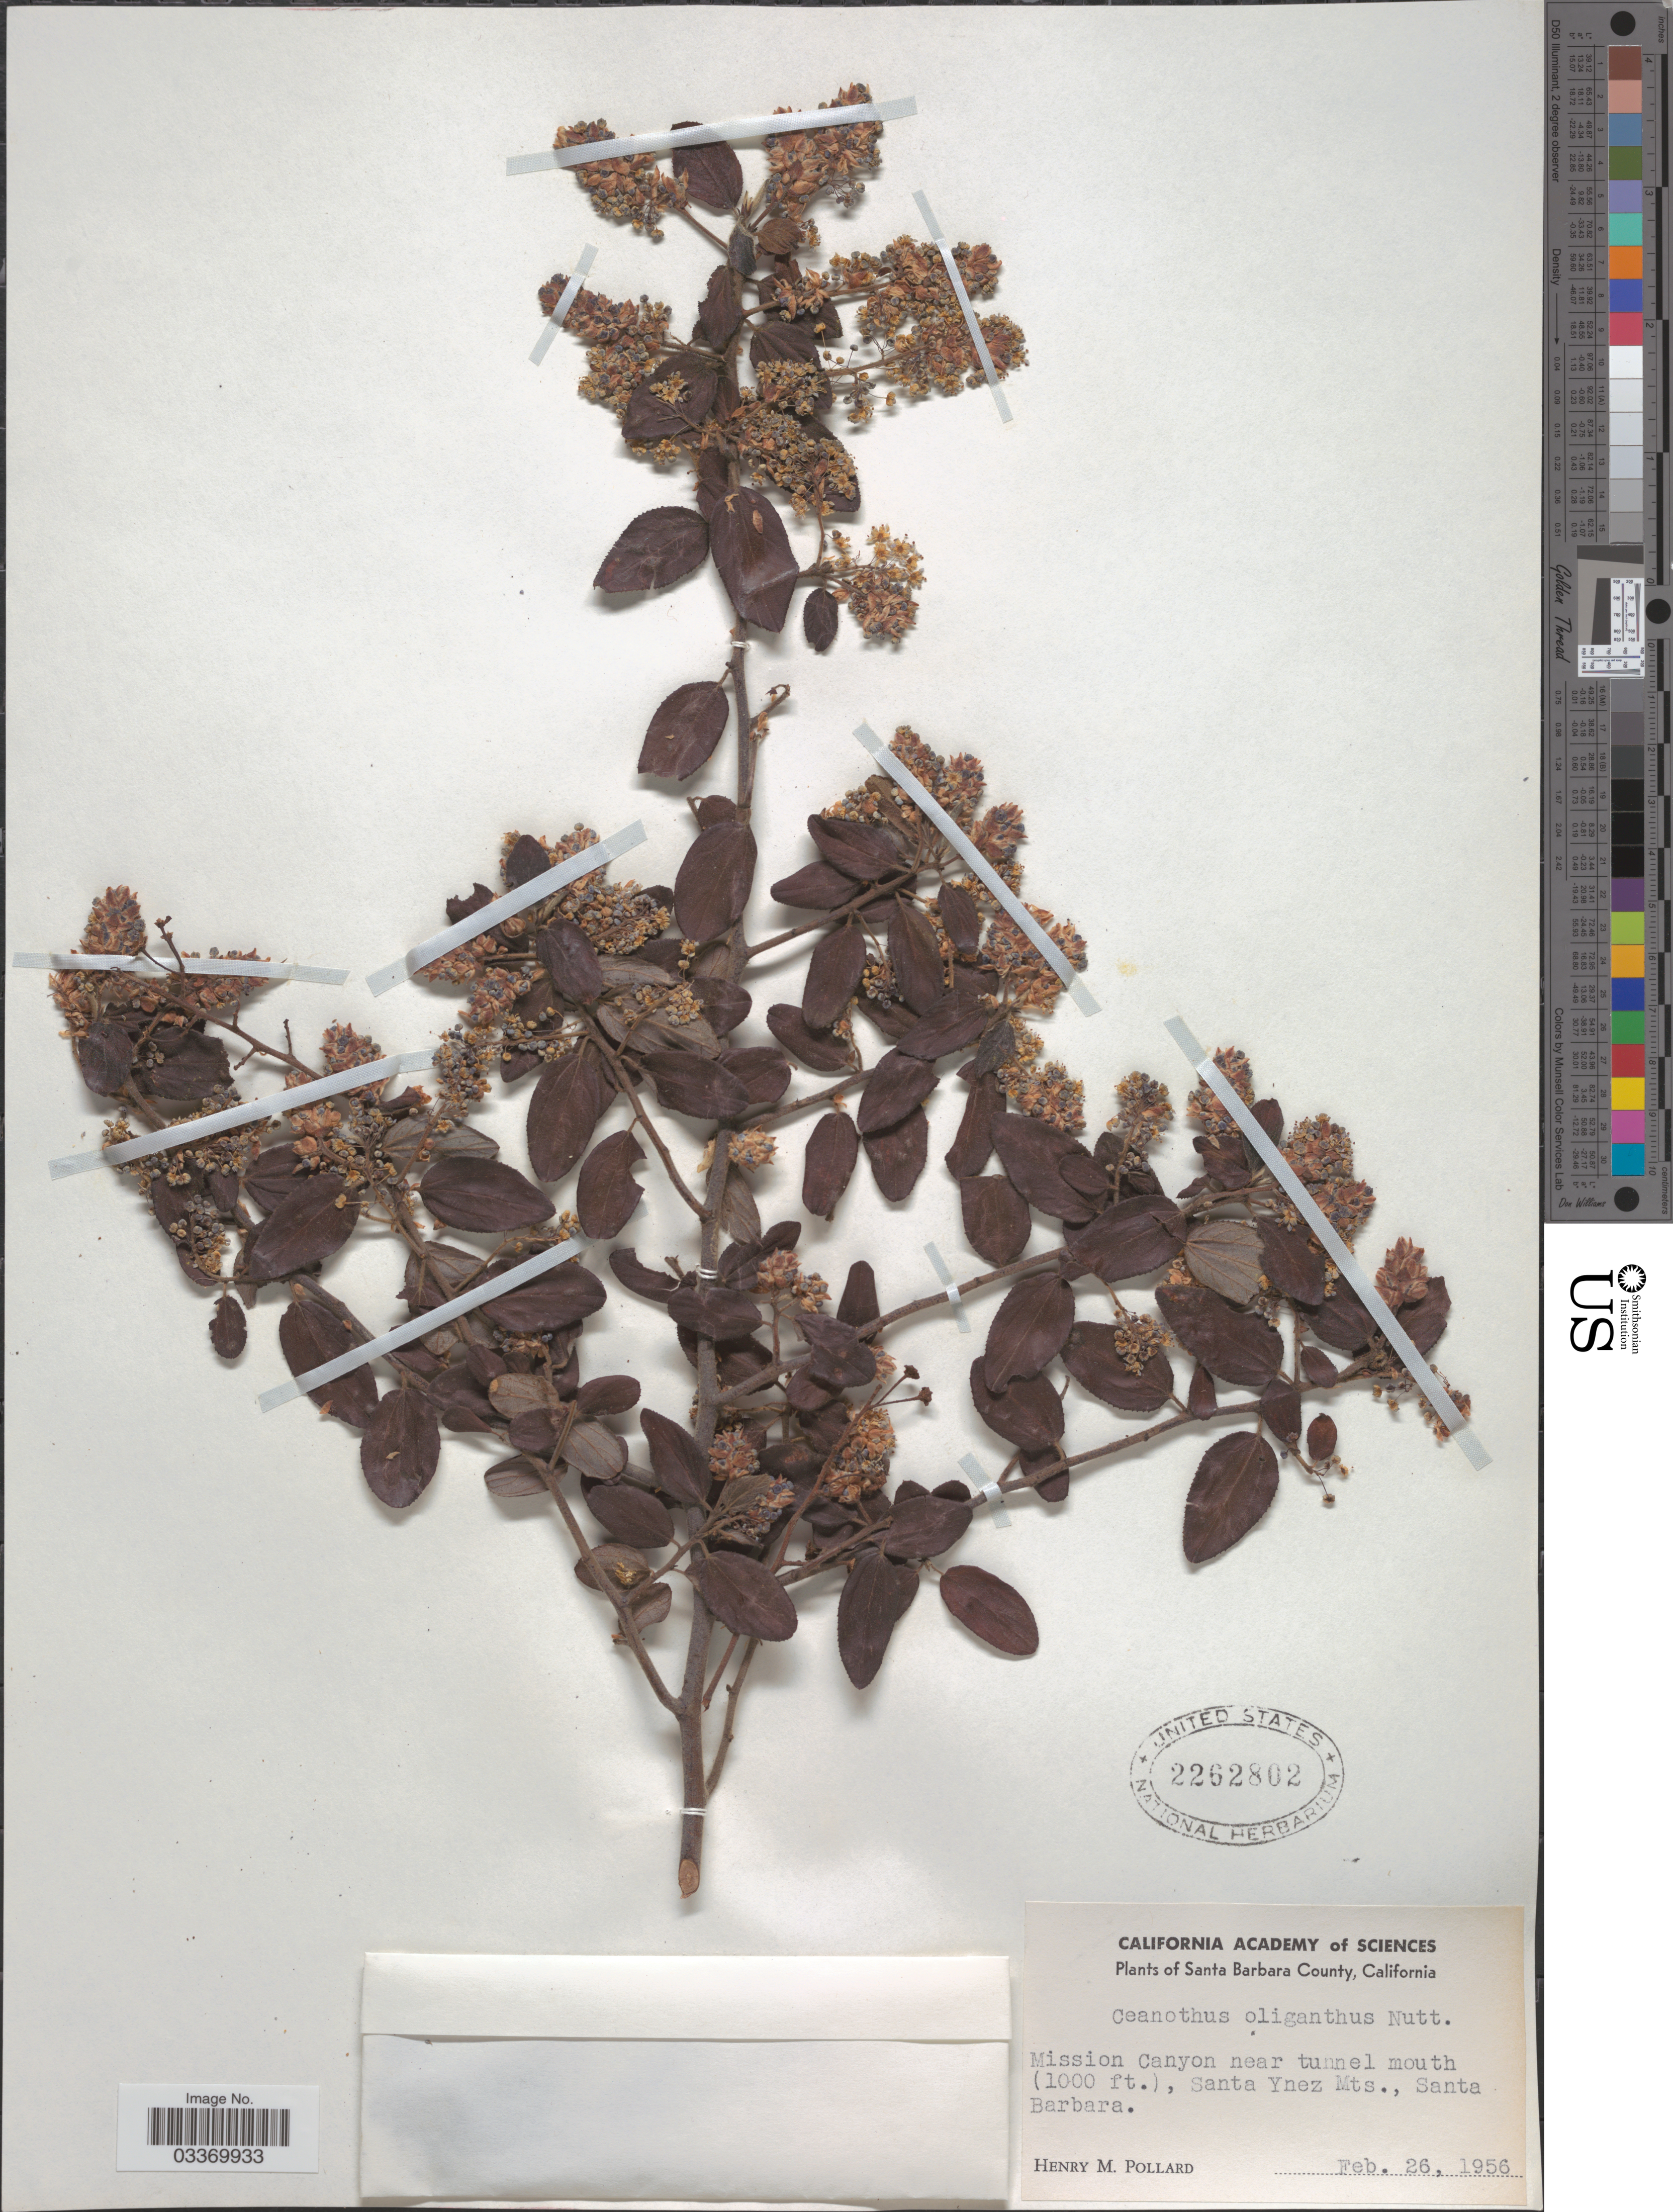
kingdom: Plantae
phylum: Tracheophyta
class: Magnoliopsida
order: Rosales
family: Rhamnaceae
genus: Ceanothus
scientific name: Ceanothus oliganthus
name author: Nutt.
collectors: H. M. Pollard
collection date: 1956-02-26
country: United States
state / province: California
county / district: Santa Barbara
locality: Santa Barbara County. Mission Canyon near tunnel mouth, Santa Ynez Mts., Santa Barbara.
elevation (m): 305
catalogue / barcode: US 2262802